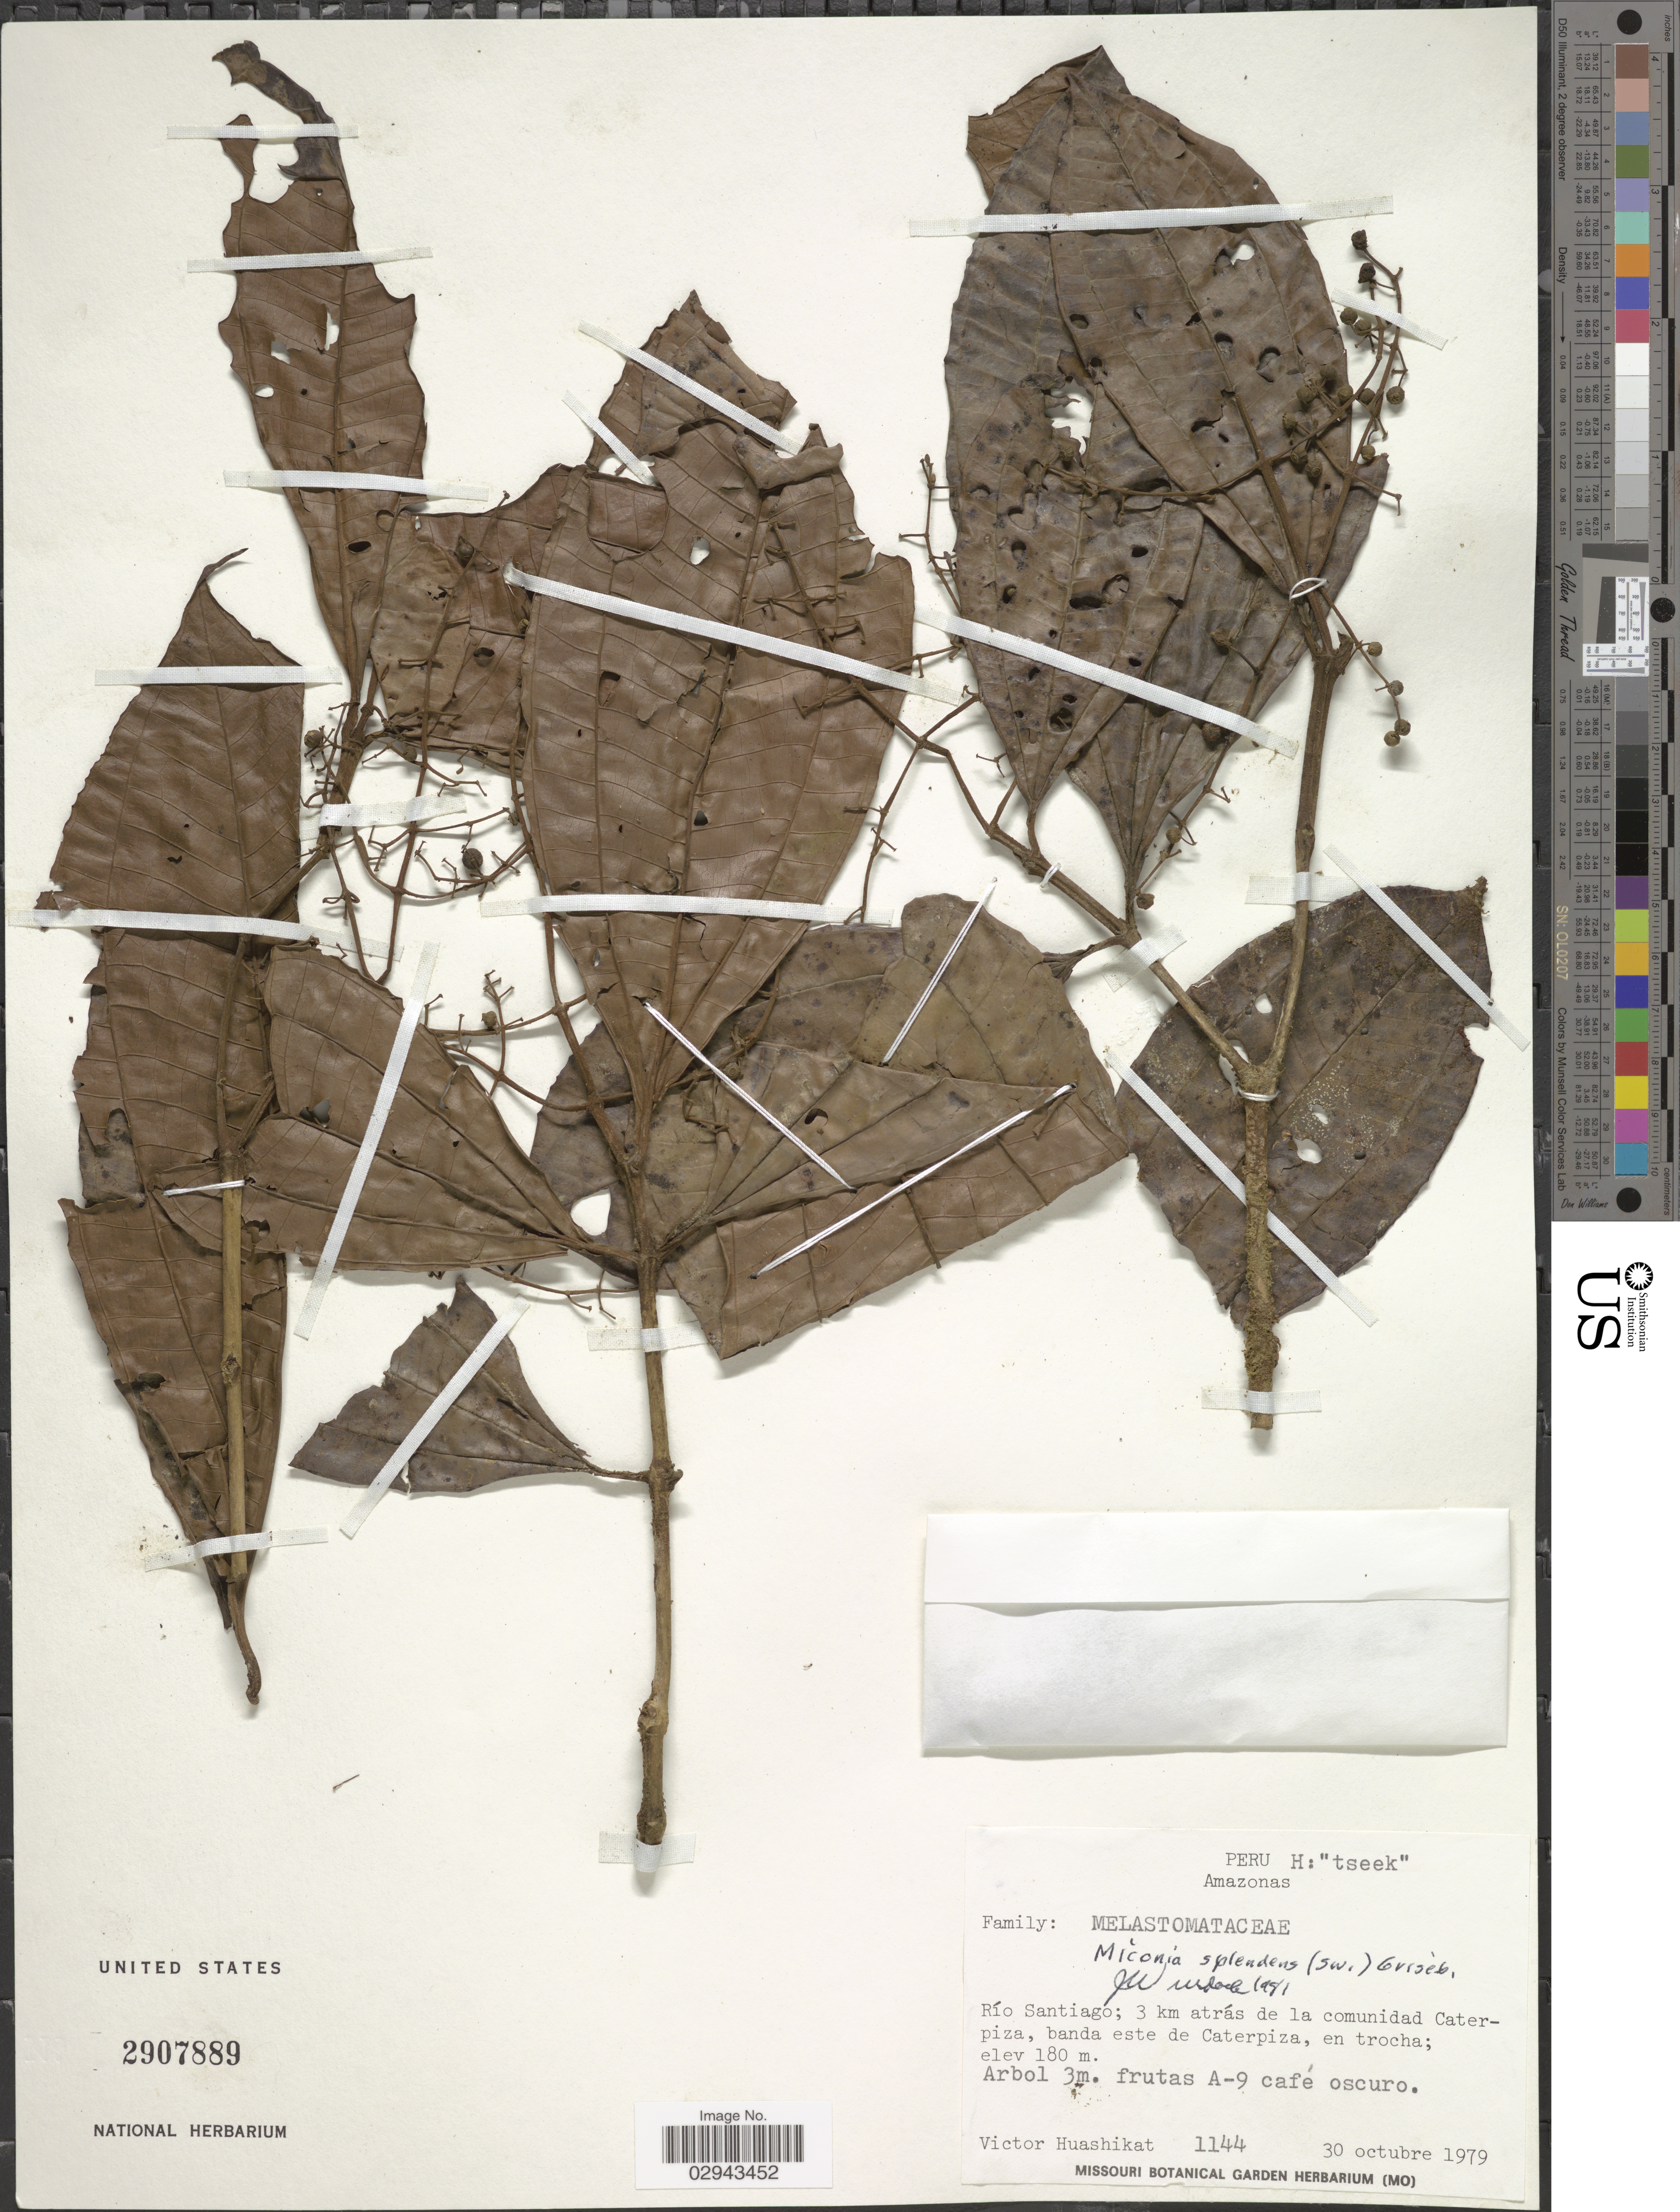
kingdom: Plantae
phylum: Tracheophyta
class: Magnoliopsida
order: Myrtales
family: Melastomataceae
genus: Miconia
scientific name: Miconia splendens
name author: (Sw.) Griseb.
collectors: V. Huashikat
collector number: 1144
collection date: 1979-10-30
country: Peru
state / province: Amazonas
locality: Río Santiago; 3 km atrás de la comunidad Caterpizaa, banda este de Caterpiza.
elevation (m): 180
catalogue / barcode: US 2907889